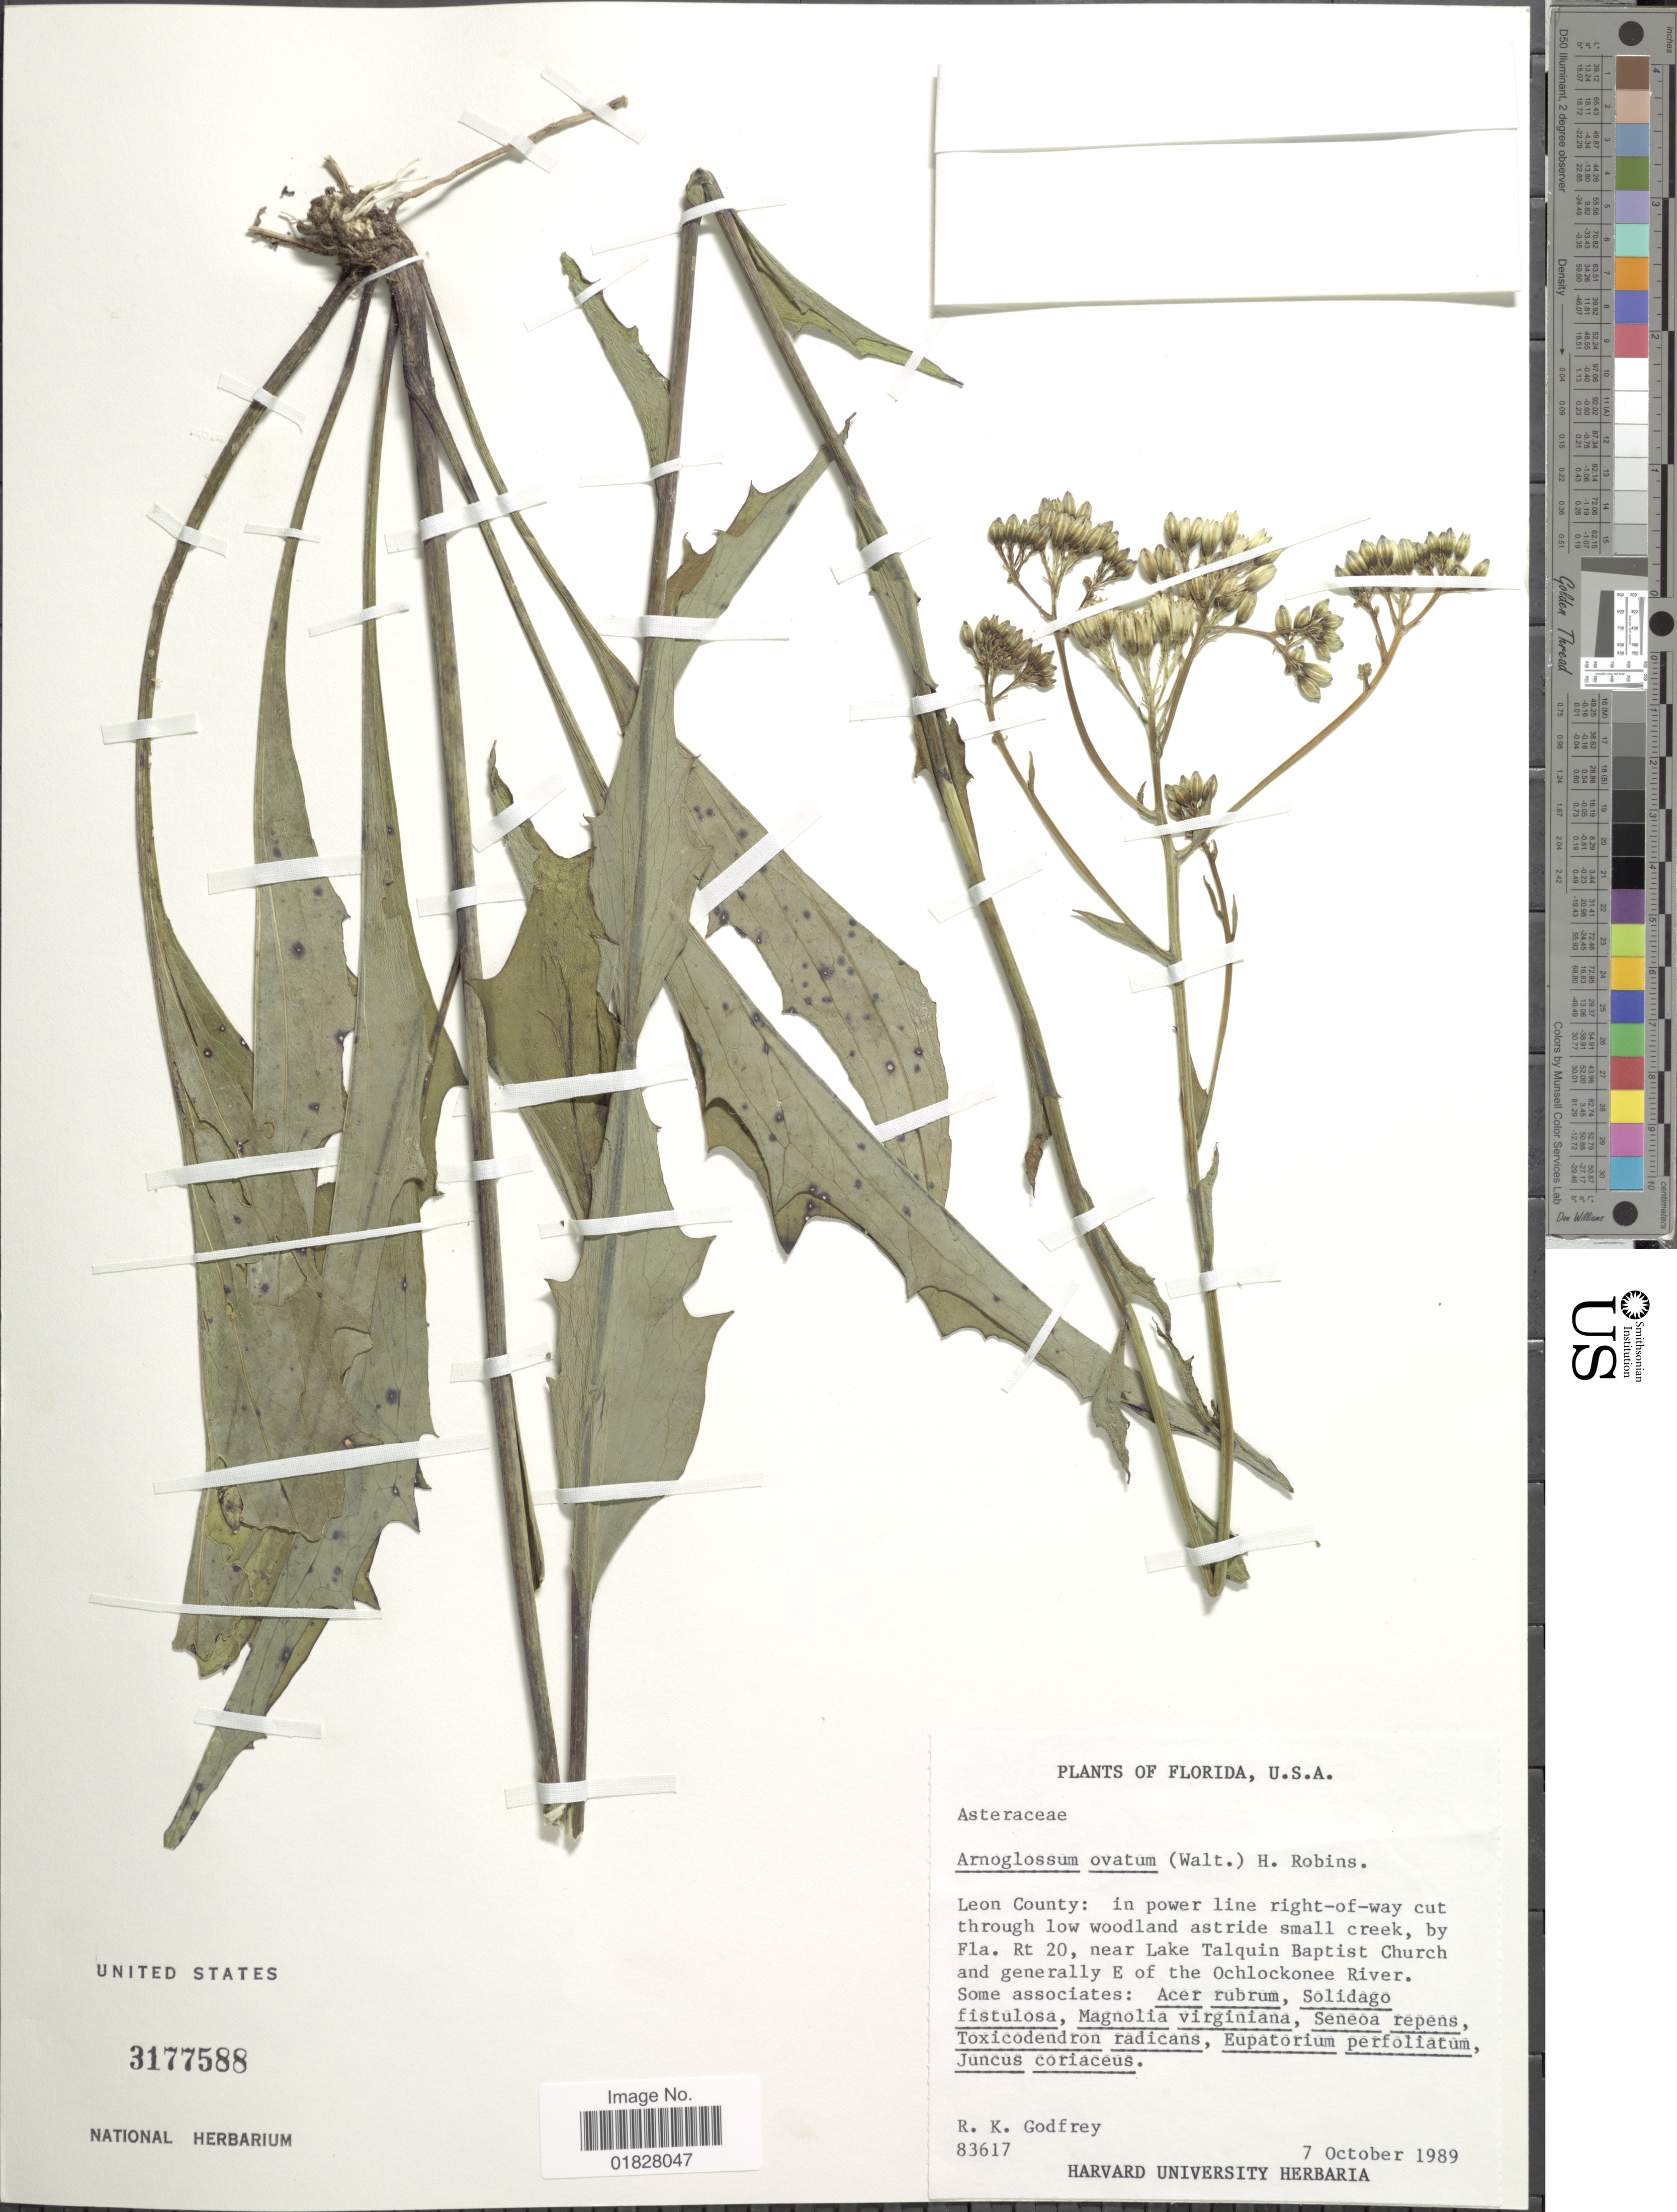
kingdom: Plantae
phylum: Tracheophyta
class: Magnoliopsida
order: Asterales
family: Asteraceae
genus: Arnoglossum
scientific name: Arnoglossum ovatum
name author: (Walter) H. Rob.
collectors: R. K. Godfrey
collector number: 83617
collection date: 1989-10-07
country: United States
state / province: Florida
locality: Leon County: in power line right-of-way cut through low woodland astride small creek, by Fla. Rt 20, near Lake Talquin Baptist Church and generally E of the Ochlockonee River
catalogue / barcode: US 3177588